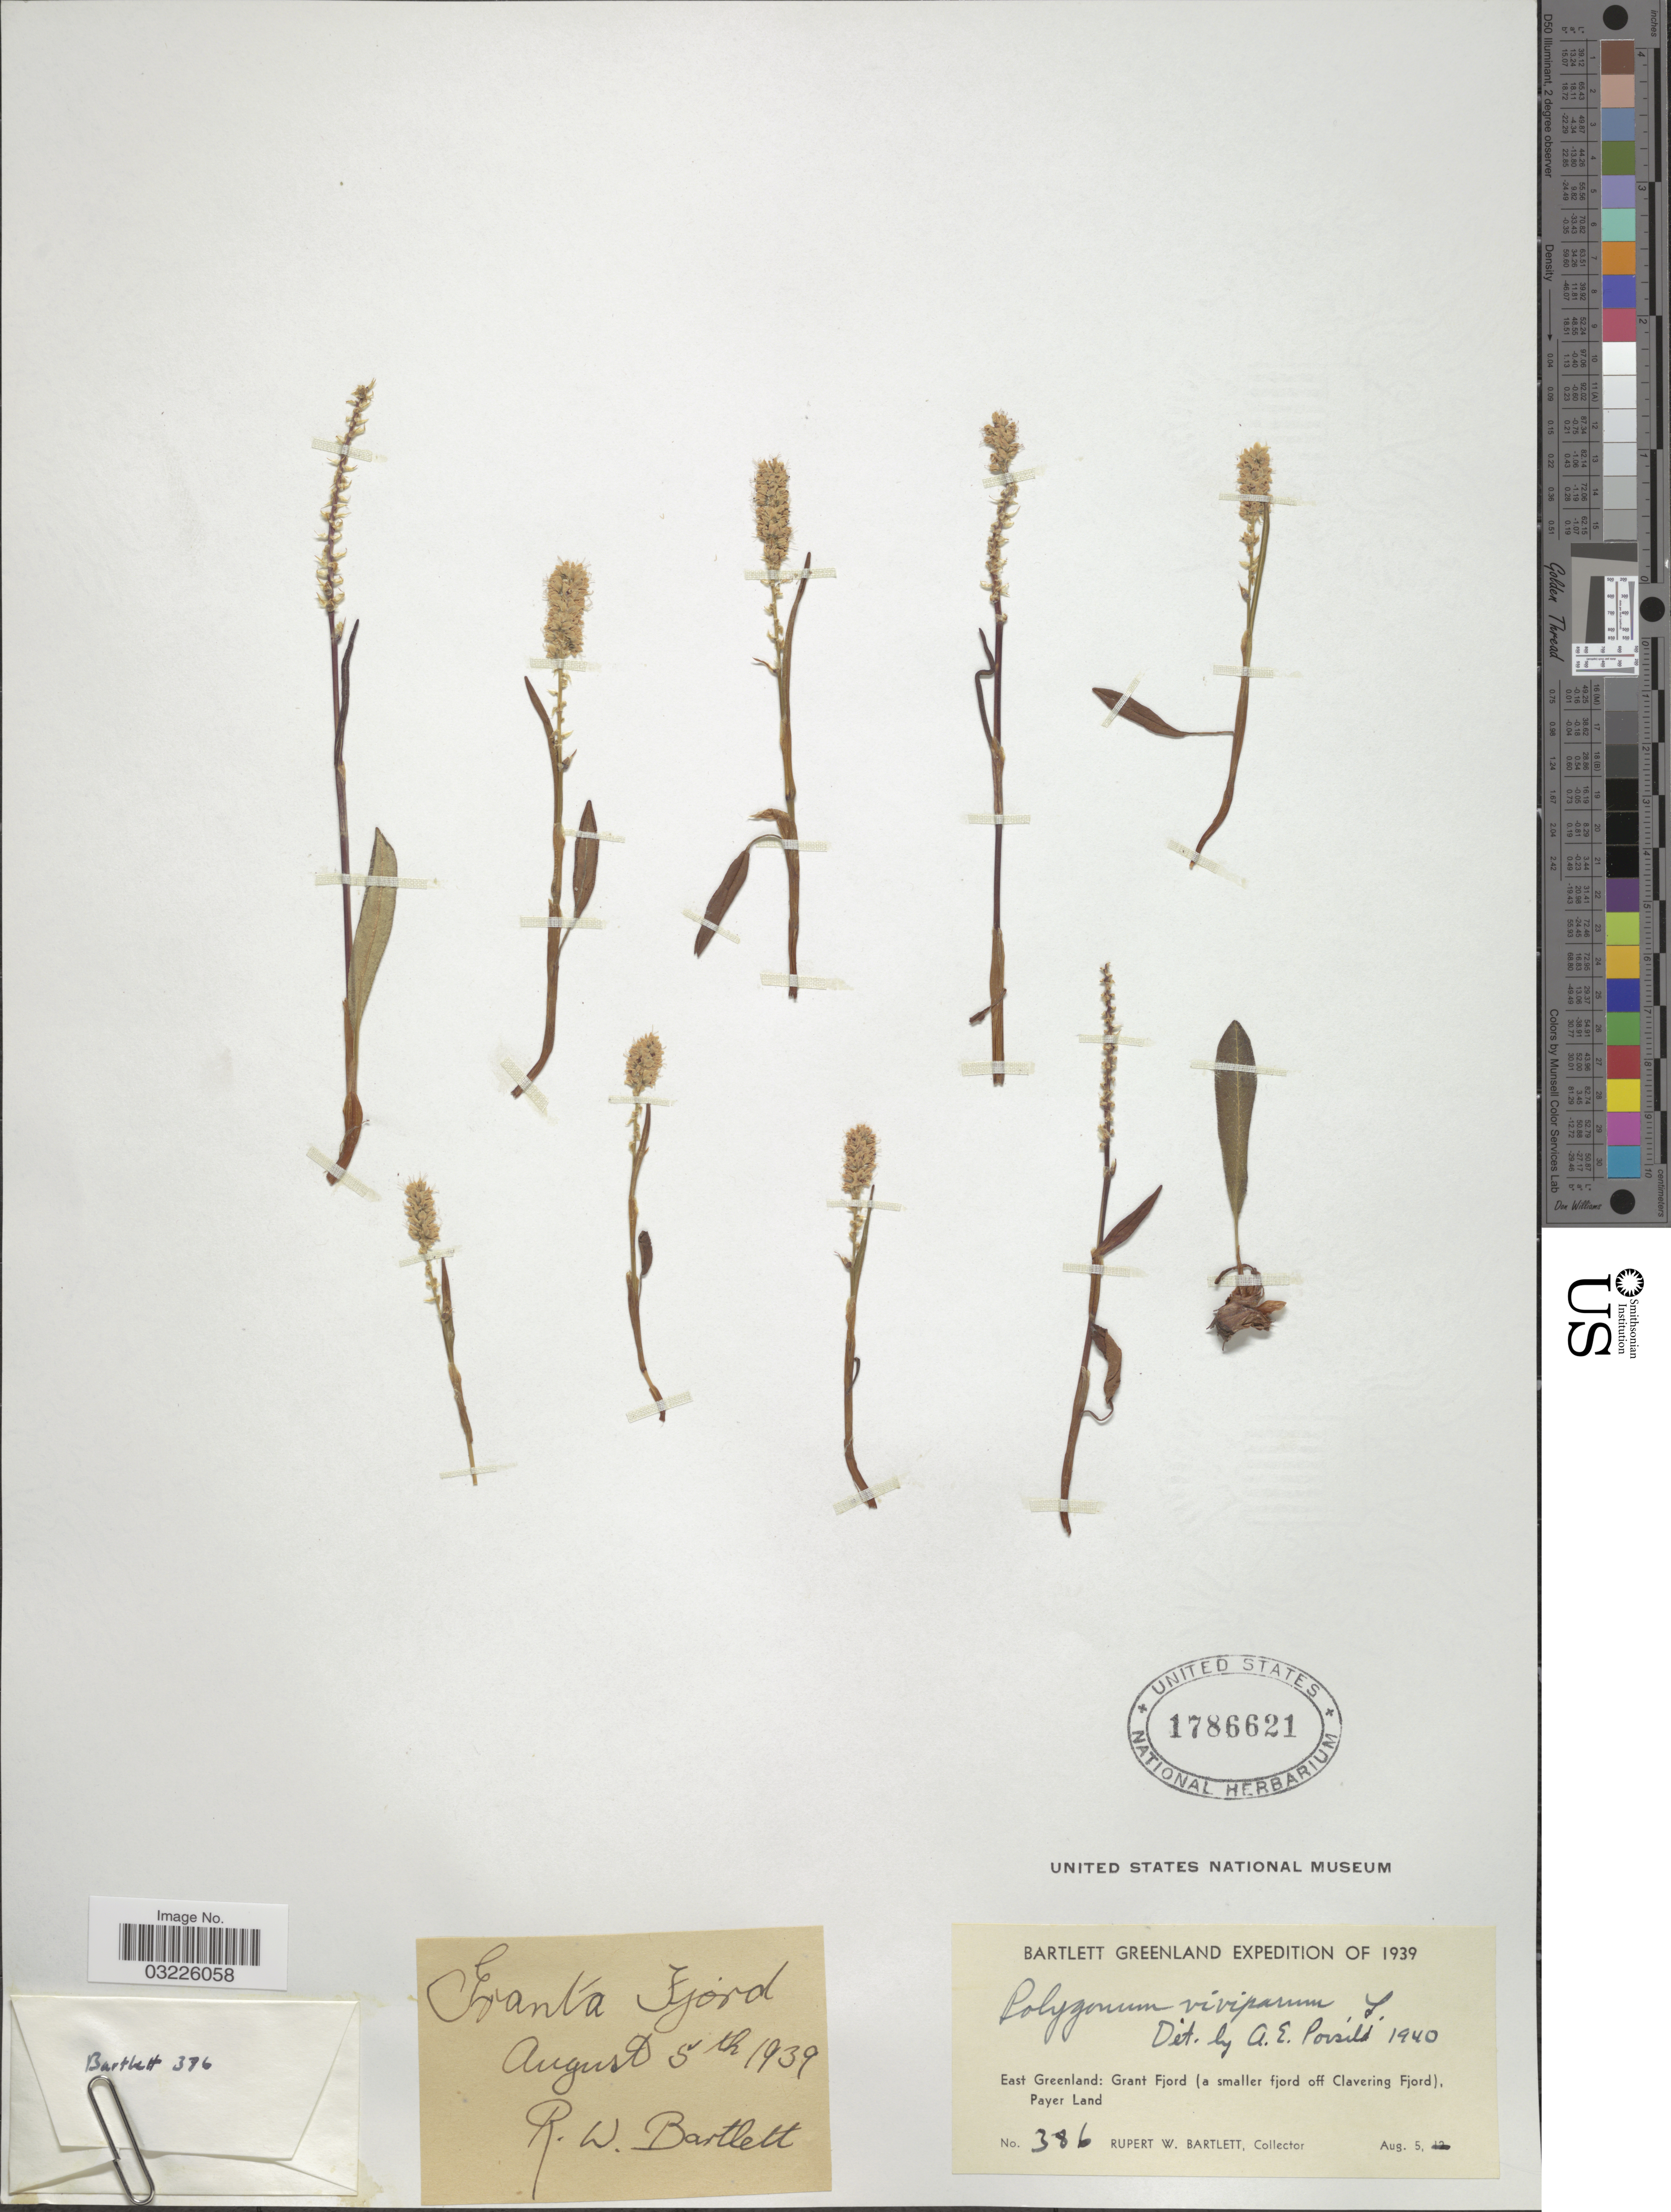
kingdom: Plantae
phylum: Tracheophyta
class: Magnoliopsida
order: Caryophyllales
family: Polygonaceae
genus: Bistorta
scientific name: Bistorta vivipara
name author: (L.) Delarbre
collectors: R. W. Bartlett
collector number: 386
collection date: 1939-08-05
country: Greenland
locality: East Greenland: Granta Fjord (a smaller fjord off Clavering Fjord), Payer Land.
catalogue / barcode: US 1786621